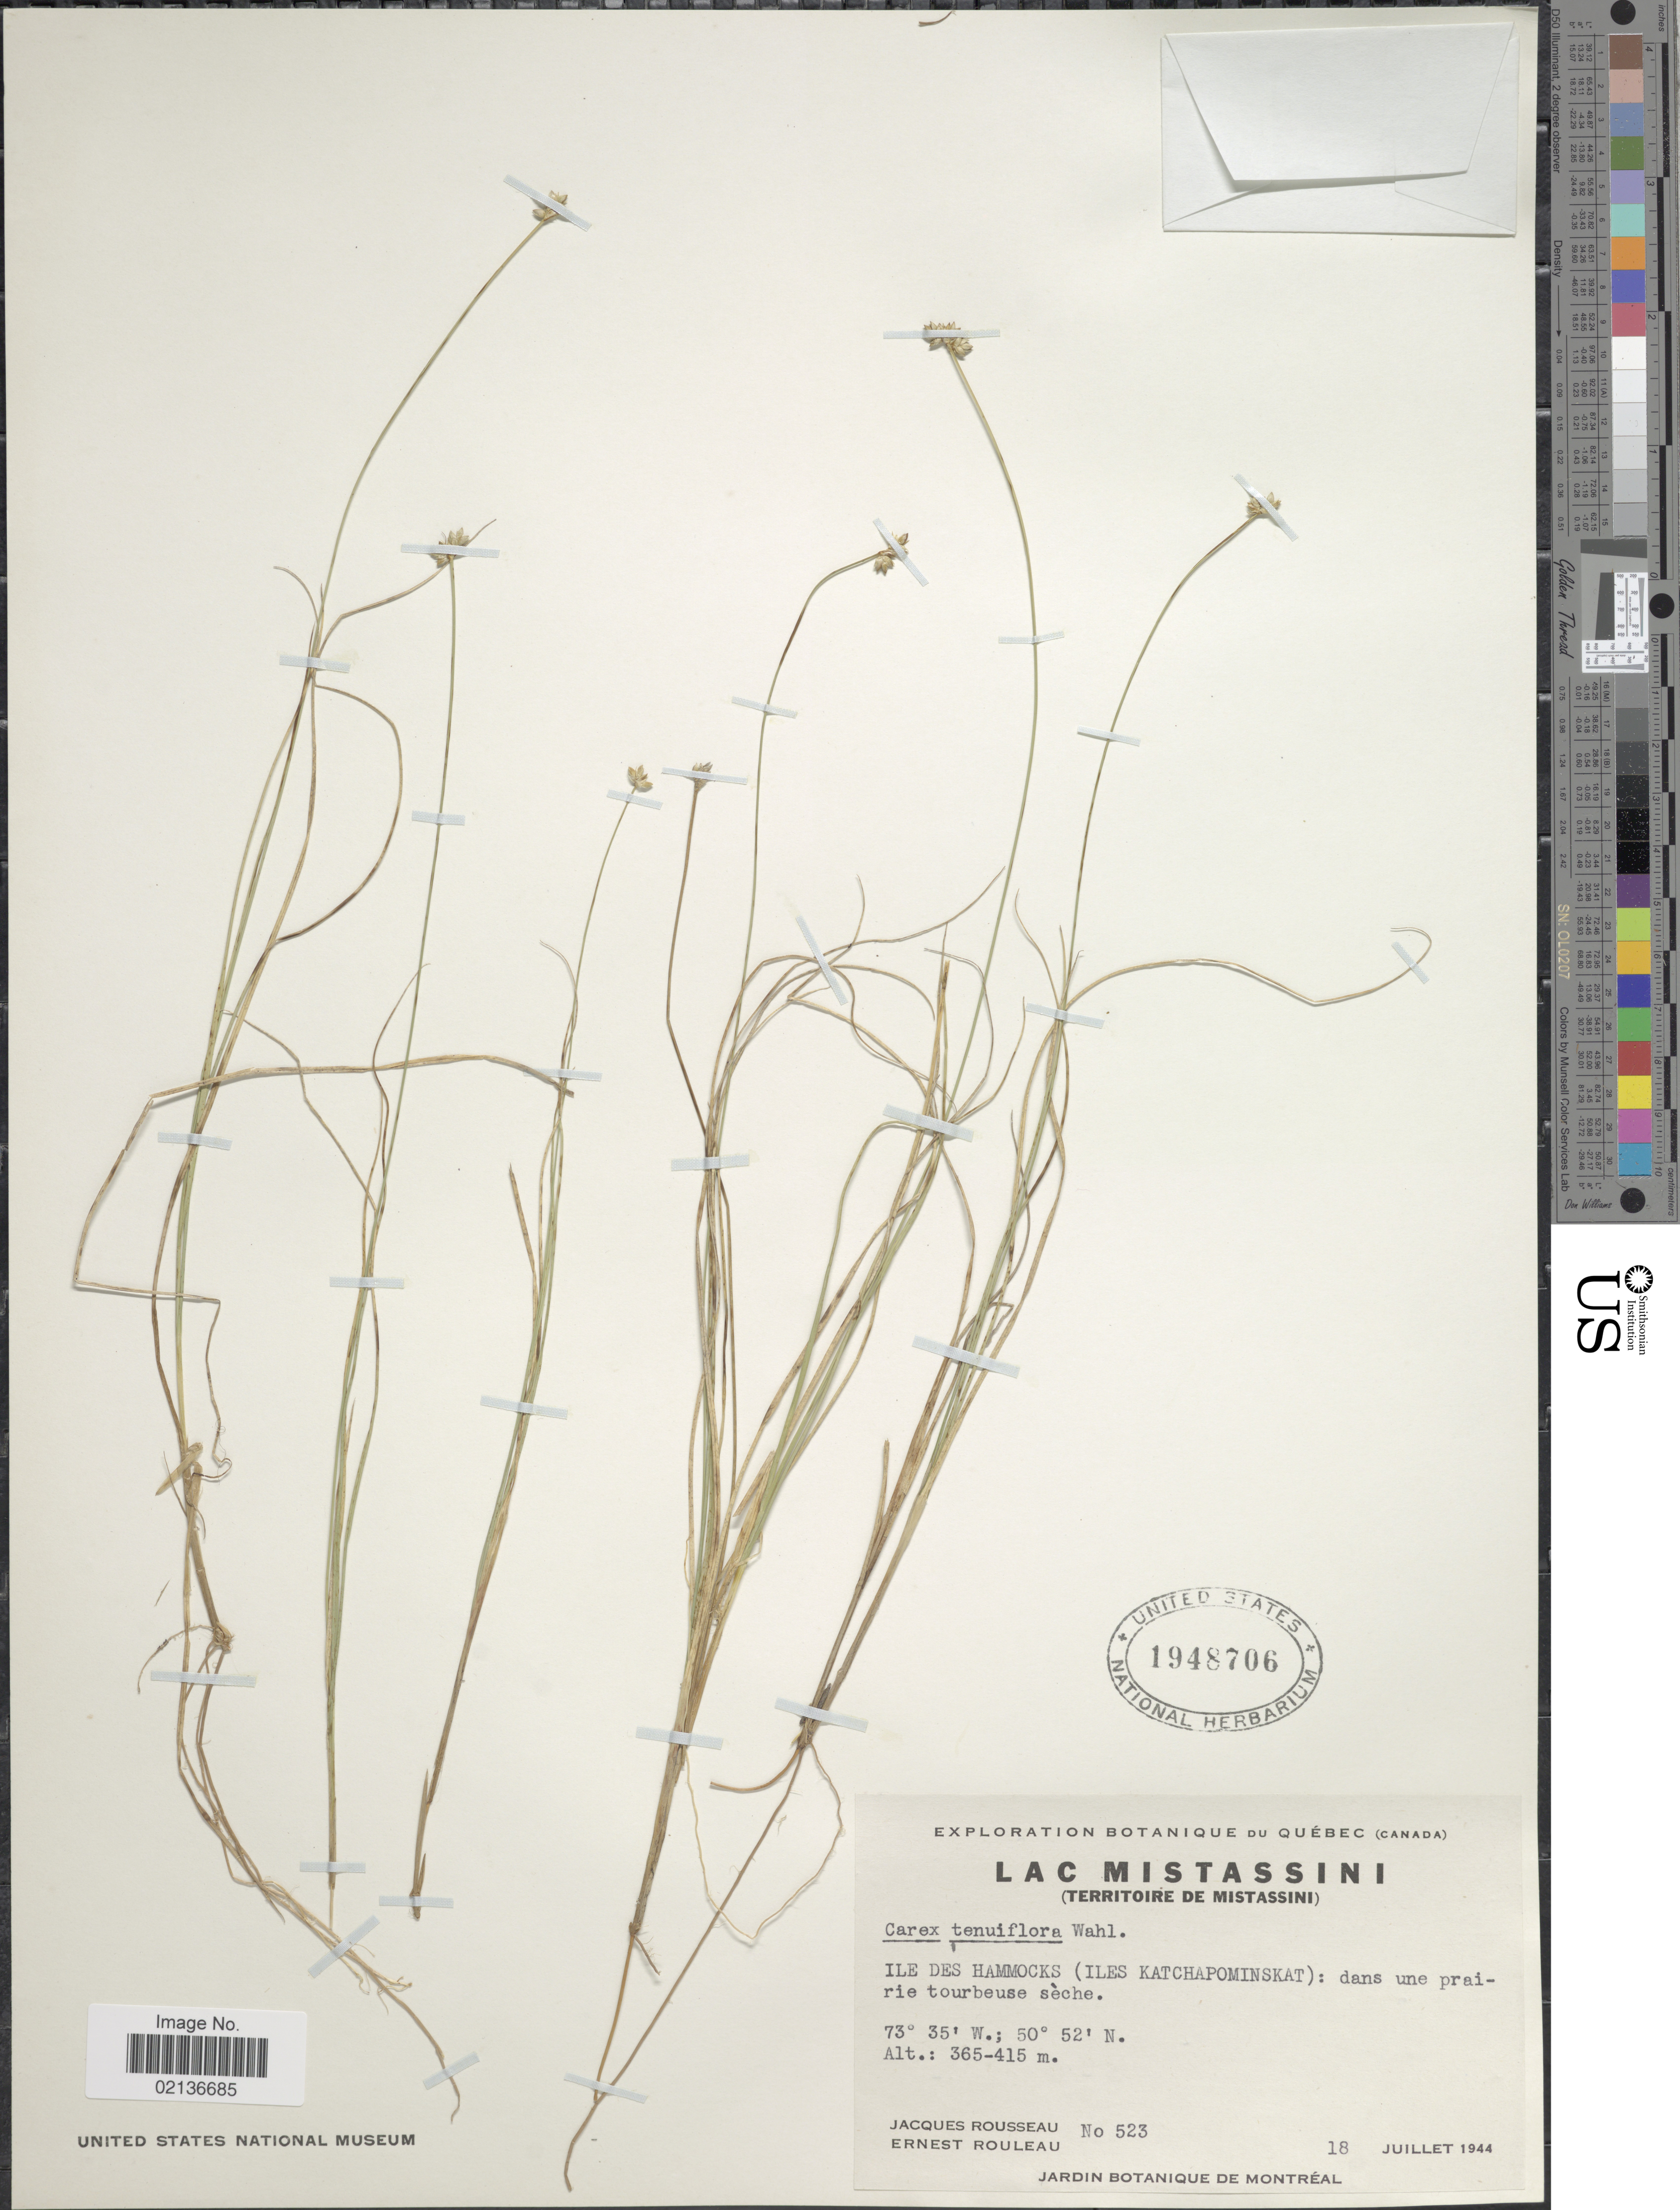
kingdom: Plantae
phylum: Tracheophyta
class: Liliopsida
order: Poales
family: Cyperaceae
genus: Carex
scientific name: Carex tenuiflora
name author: Wahlenb.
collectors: J. Rousseau & J. Rouleau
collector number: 523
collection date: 1944-07-18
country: Canada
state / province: Quebec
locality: Lac Mistassini (Terrotoire de Mistassini), Ile Des Hammocks (Iles Katchapominskat): dans une prairie tourbiese seche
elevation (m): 365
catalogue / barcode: US 1948706